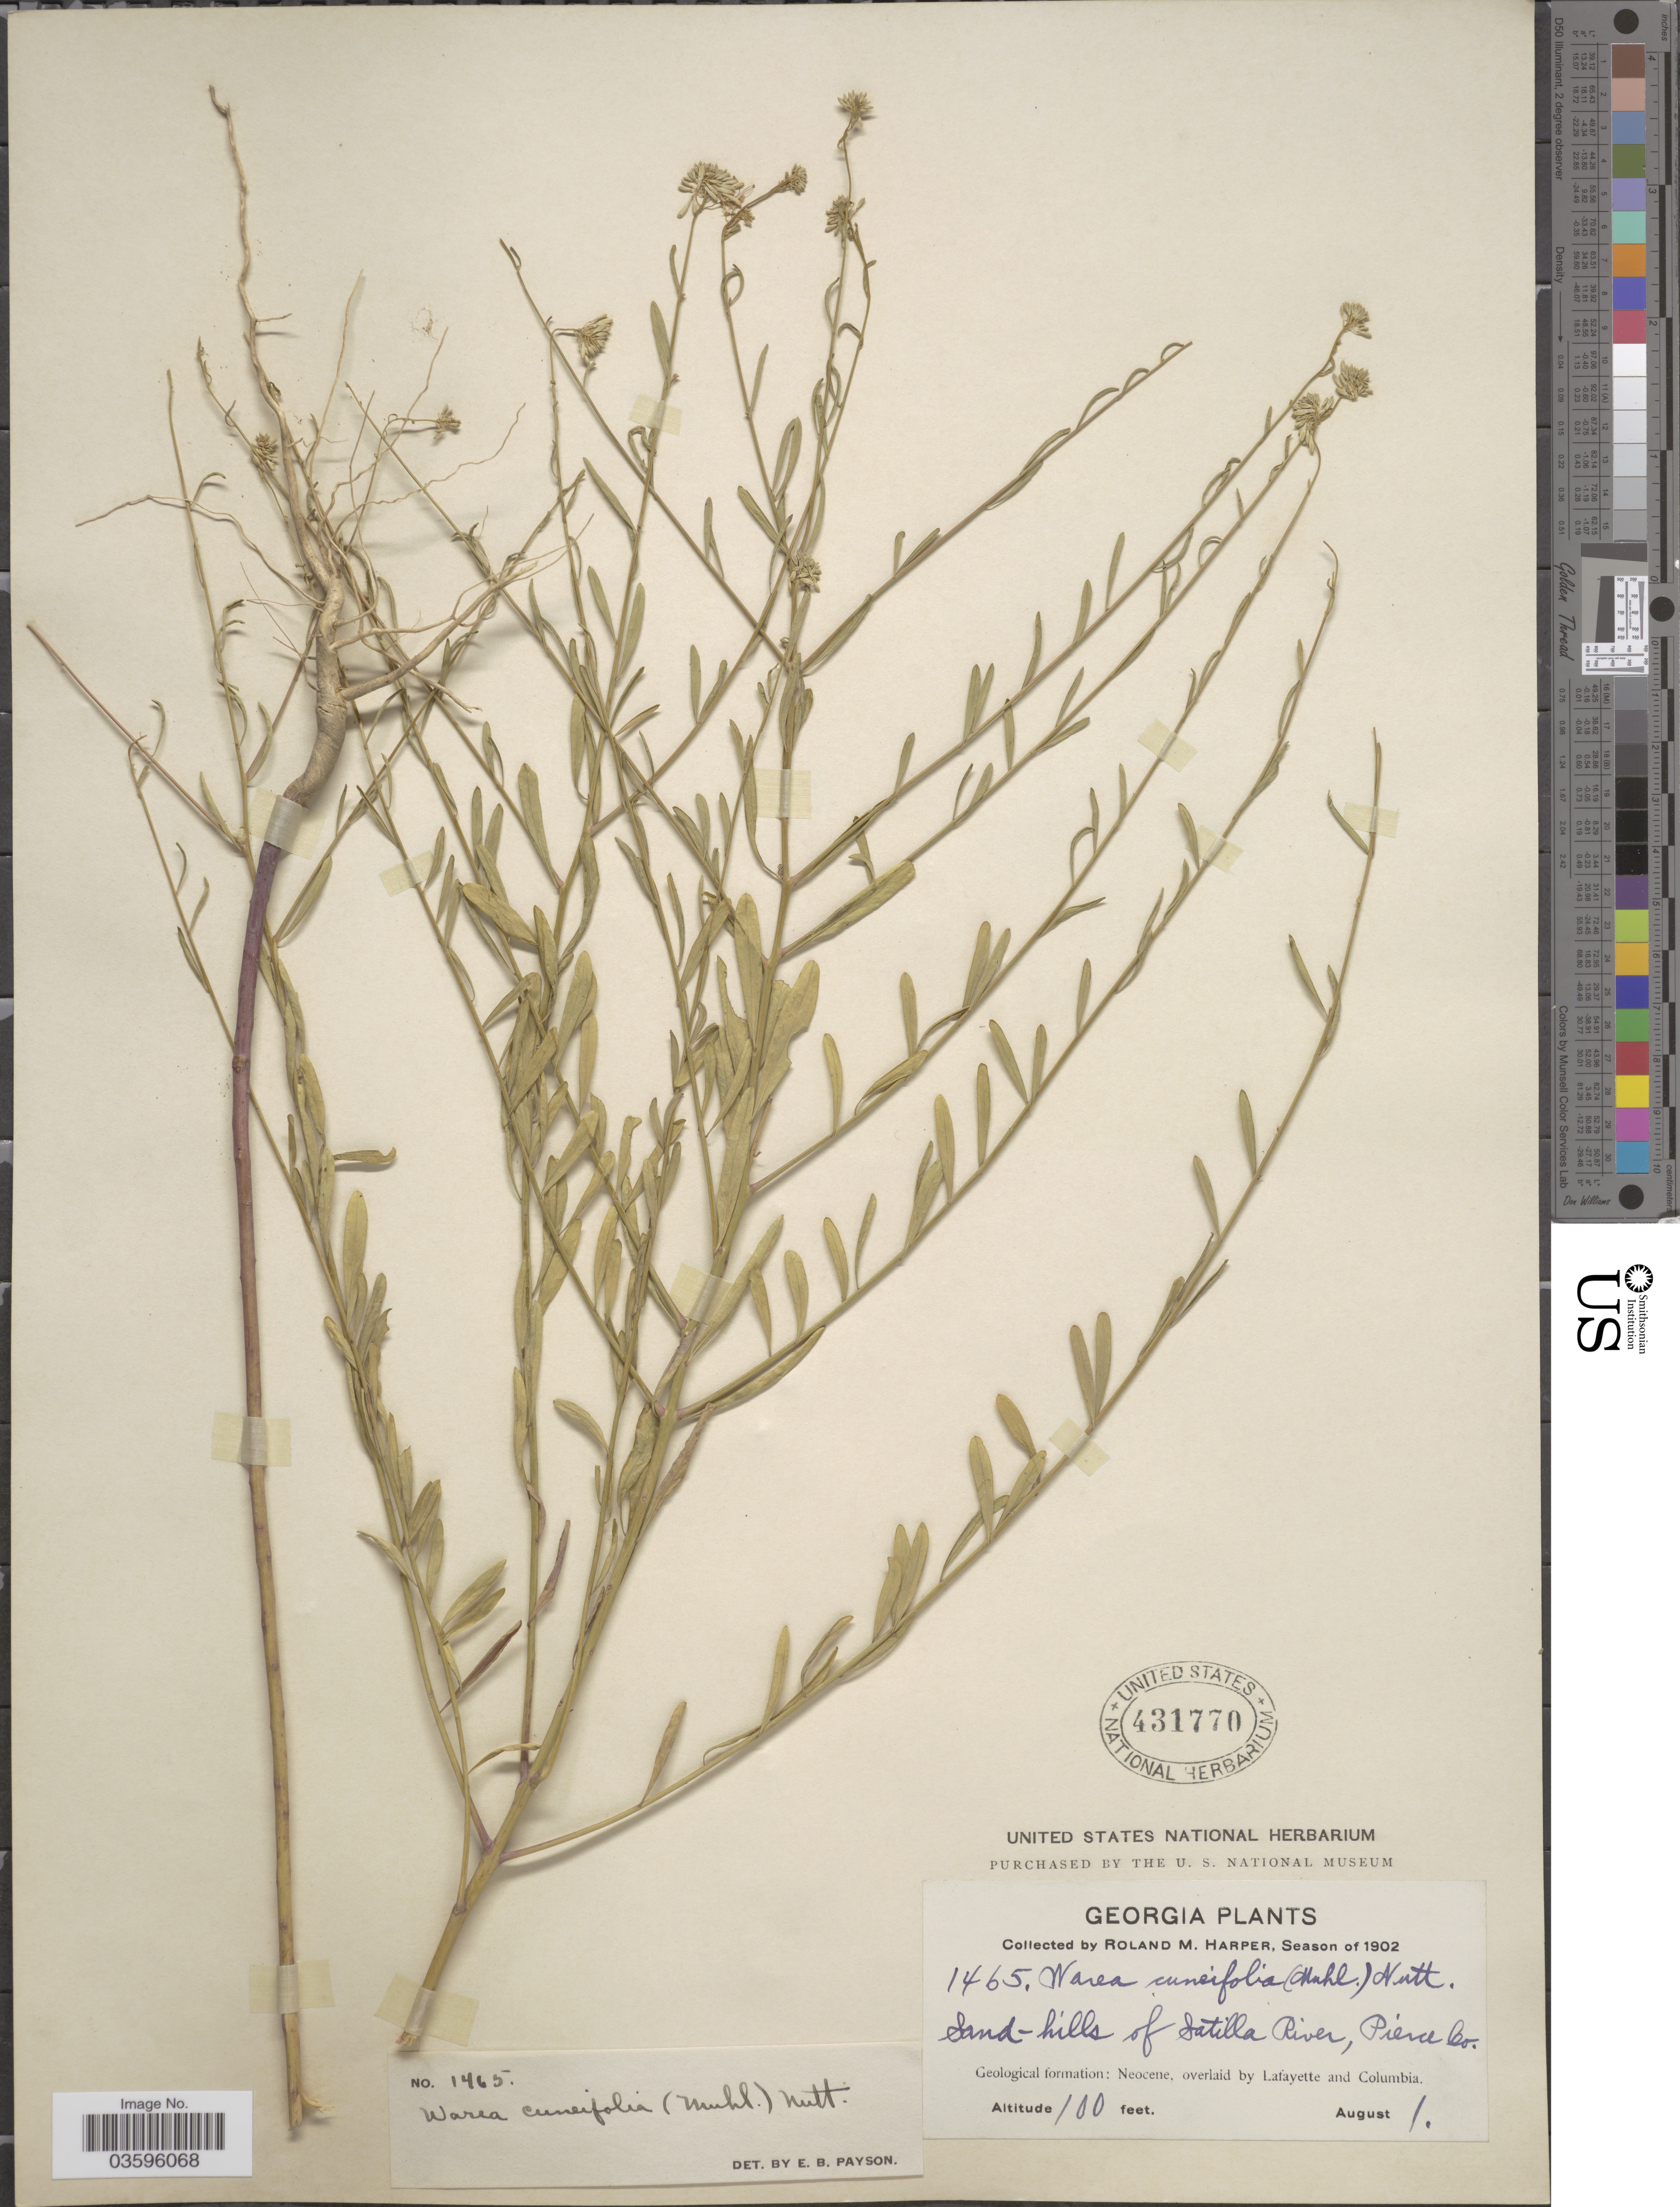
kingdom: Plantae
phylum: Tracheophyta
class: Magnoliopsida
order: Brassicales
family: Brassicaceae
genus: Warea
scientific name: Warea cuneifolia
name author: (Muhl. ex Nutt.) Nutt.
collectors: R. M. Harper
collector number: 1465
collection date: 1902-08-01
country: United States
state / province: Georgia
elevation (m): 30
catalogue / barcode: US 431770